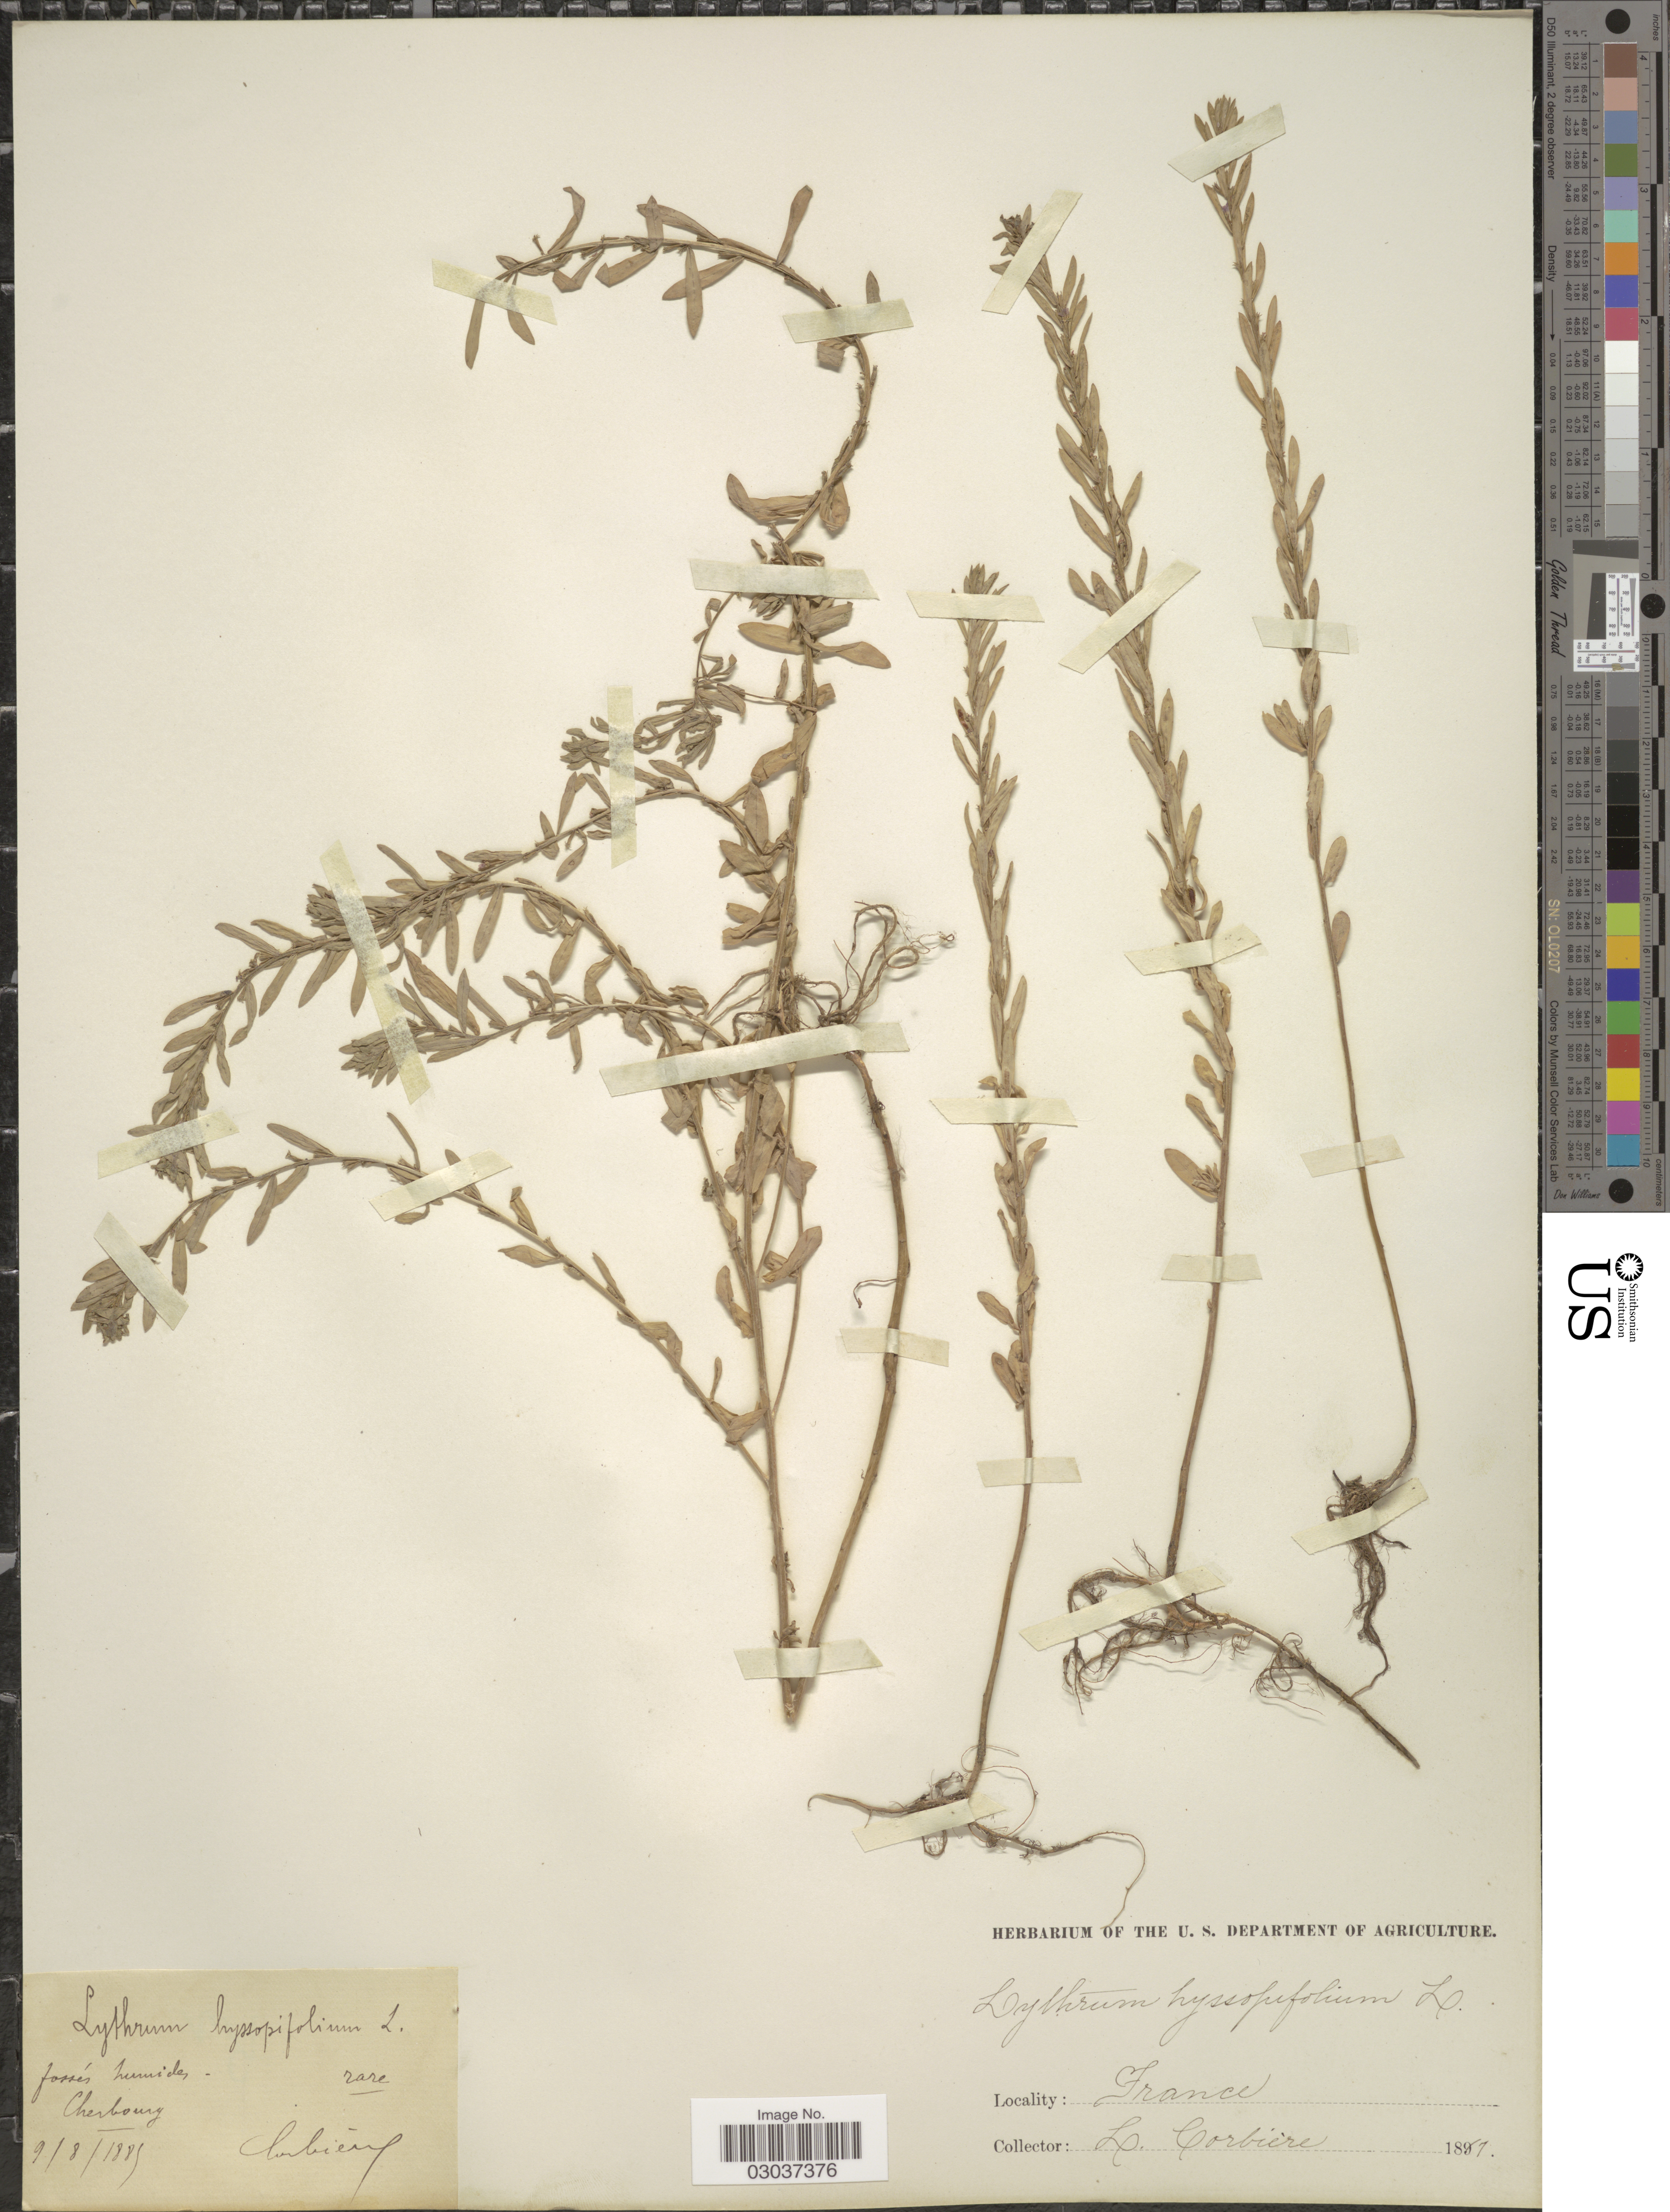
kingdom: Plantae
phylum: Tracheophyta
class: Magnoliopsida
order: Myrtales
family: Lythraceae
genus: Lythrum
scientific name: Lythrum hyssopifolia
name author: L.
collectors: L. Corbière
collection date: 1885-08-09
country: France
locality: Fossés humides. Cherbourg.